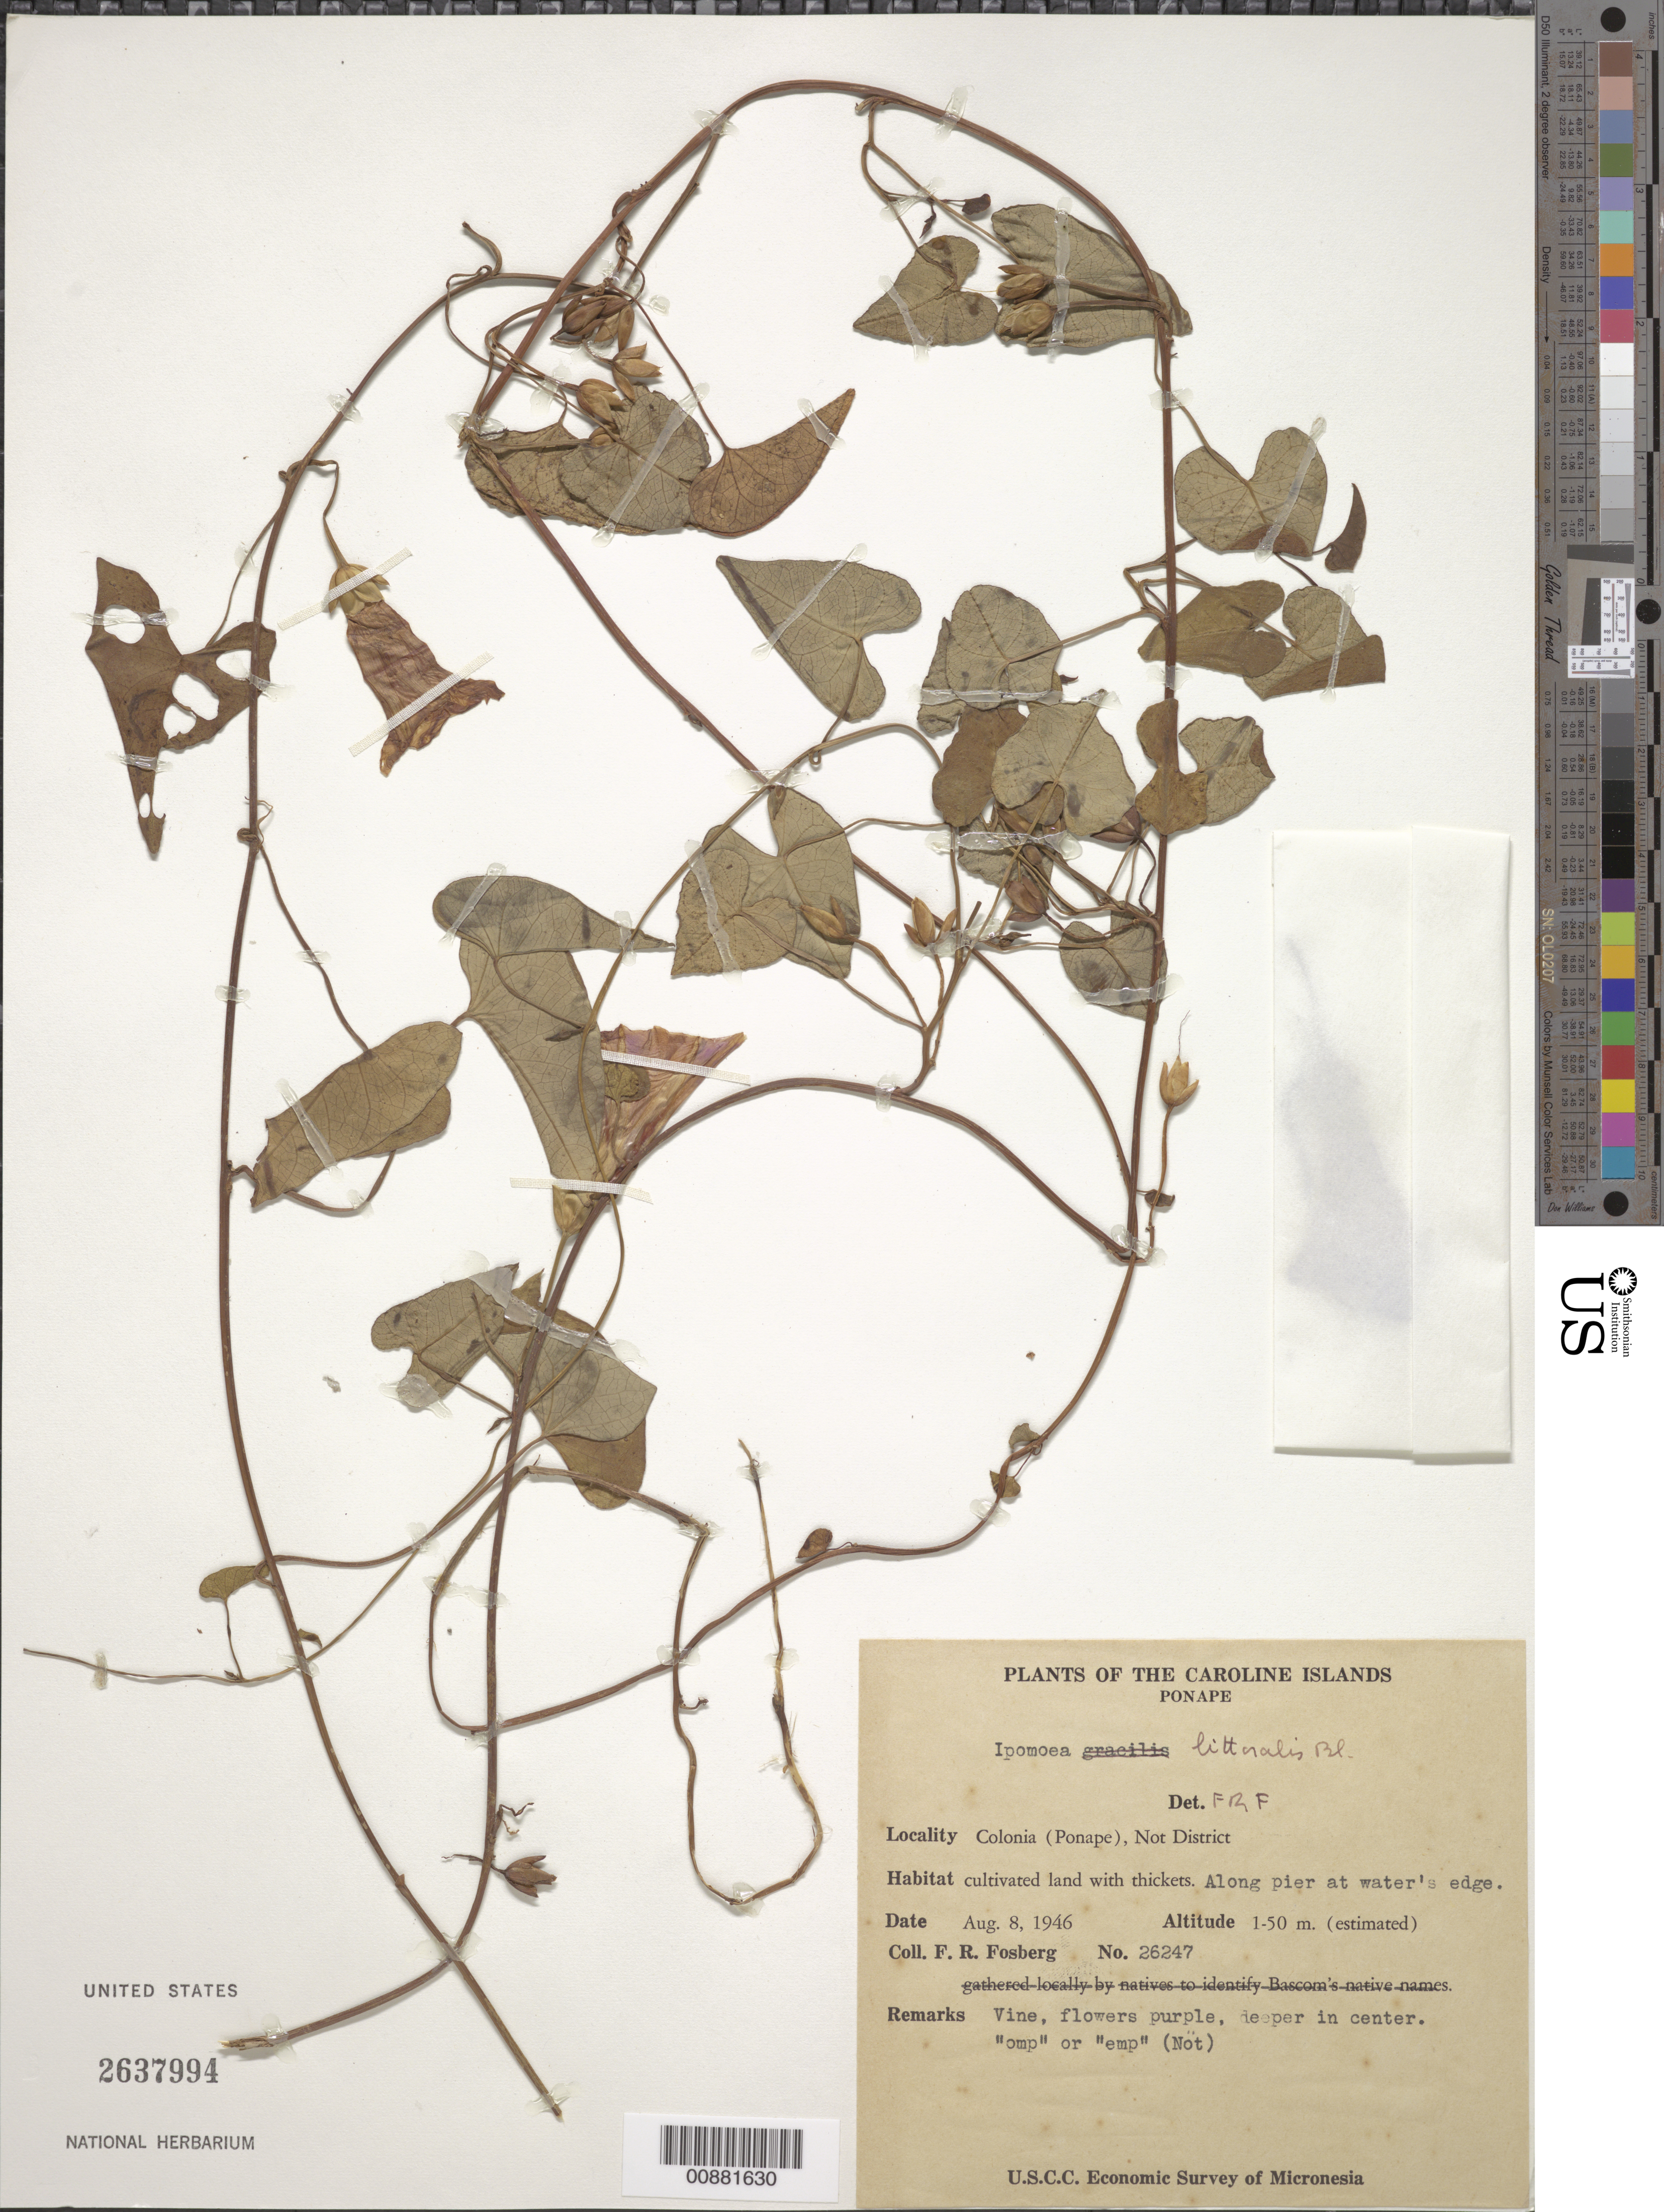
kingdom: Plantae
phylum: Tracheophyta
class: Magnoliopsida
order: Solanales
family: Convolvulaceae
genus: Ipomoea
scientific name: Ipomoea littoralis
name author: Blume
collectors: F. R. Fosberg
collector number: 26247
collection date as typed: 08 Aug 1946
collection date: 1946-08-08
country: Micronesia, Federated States of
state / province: Pohnpei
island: Pohnpei [Ponape]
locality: Colonia [Kolonia] Not District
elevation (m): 1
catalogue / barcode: US 2637994